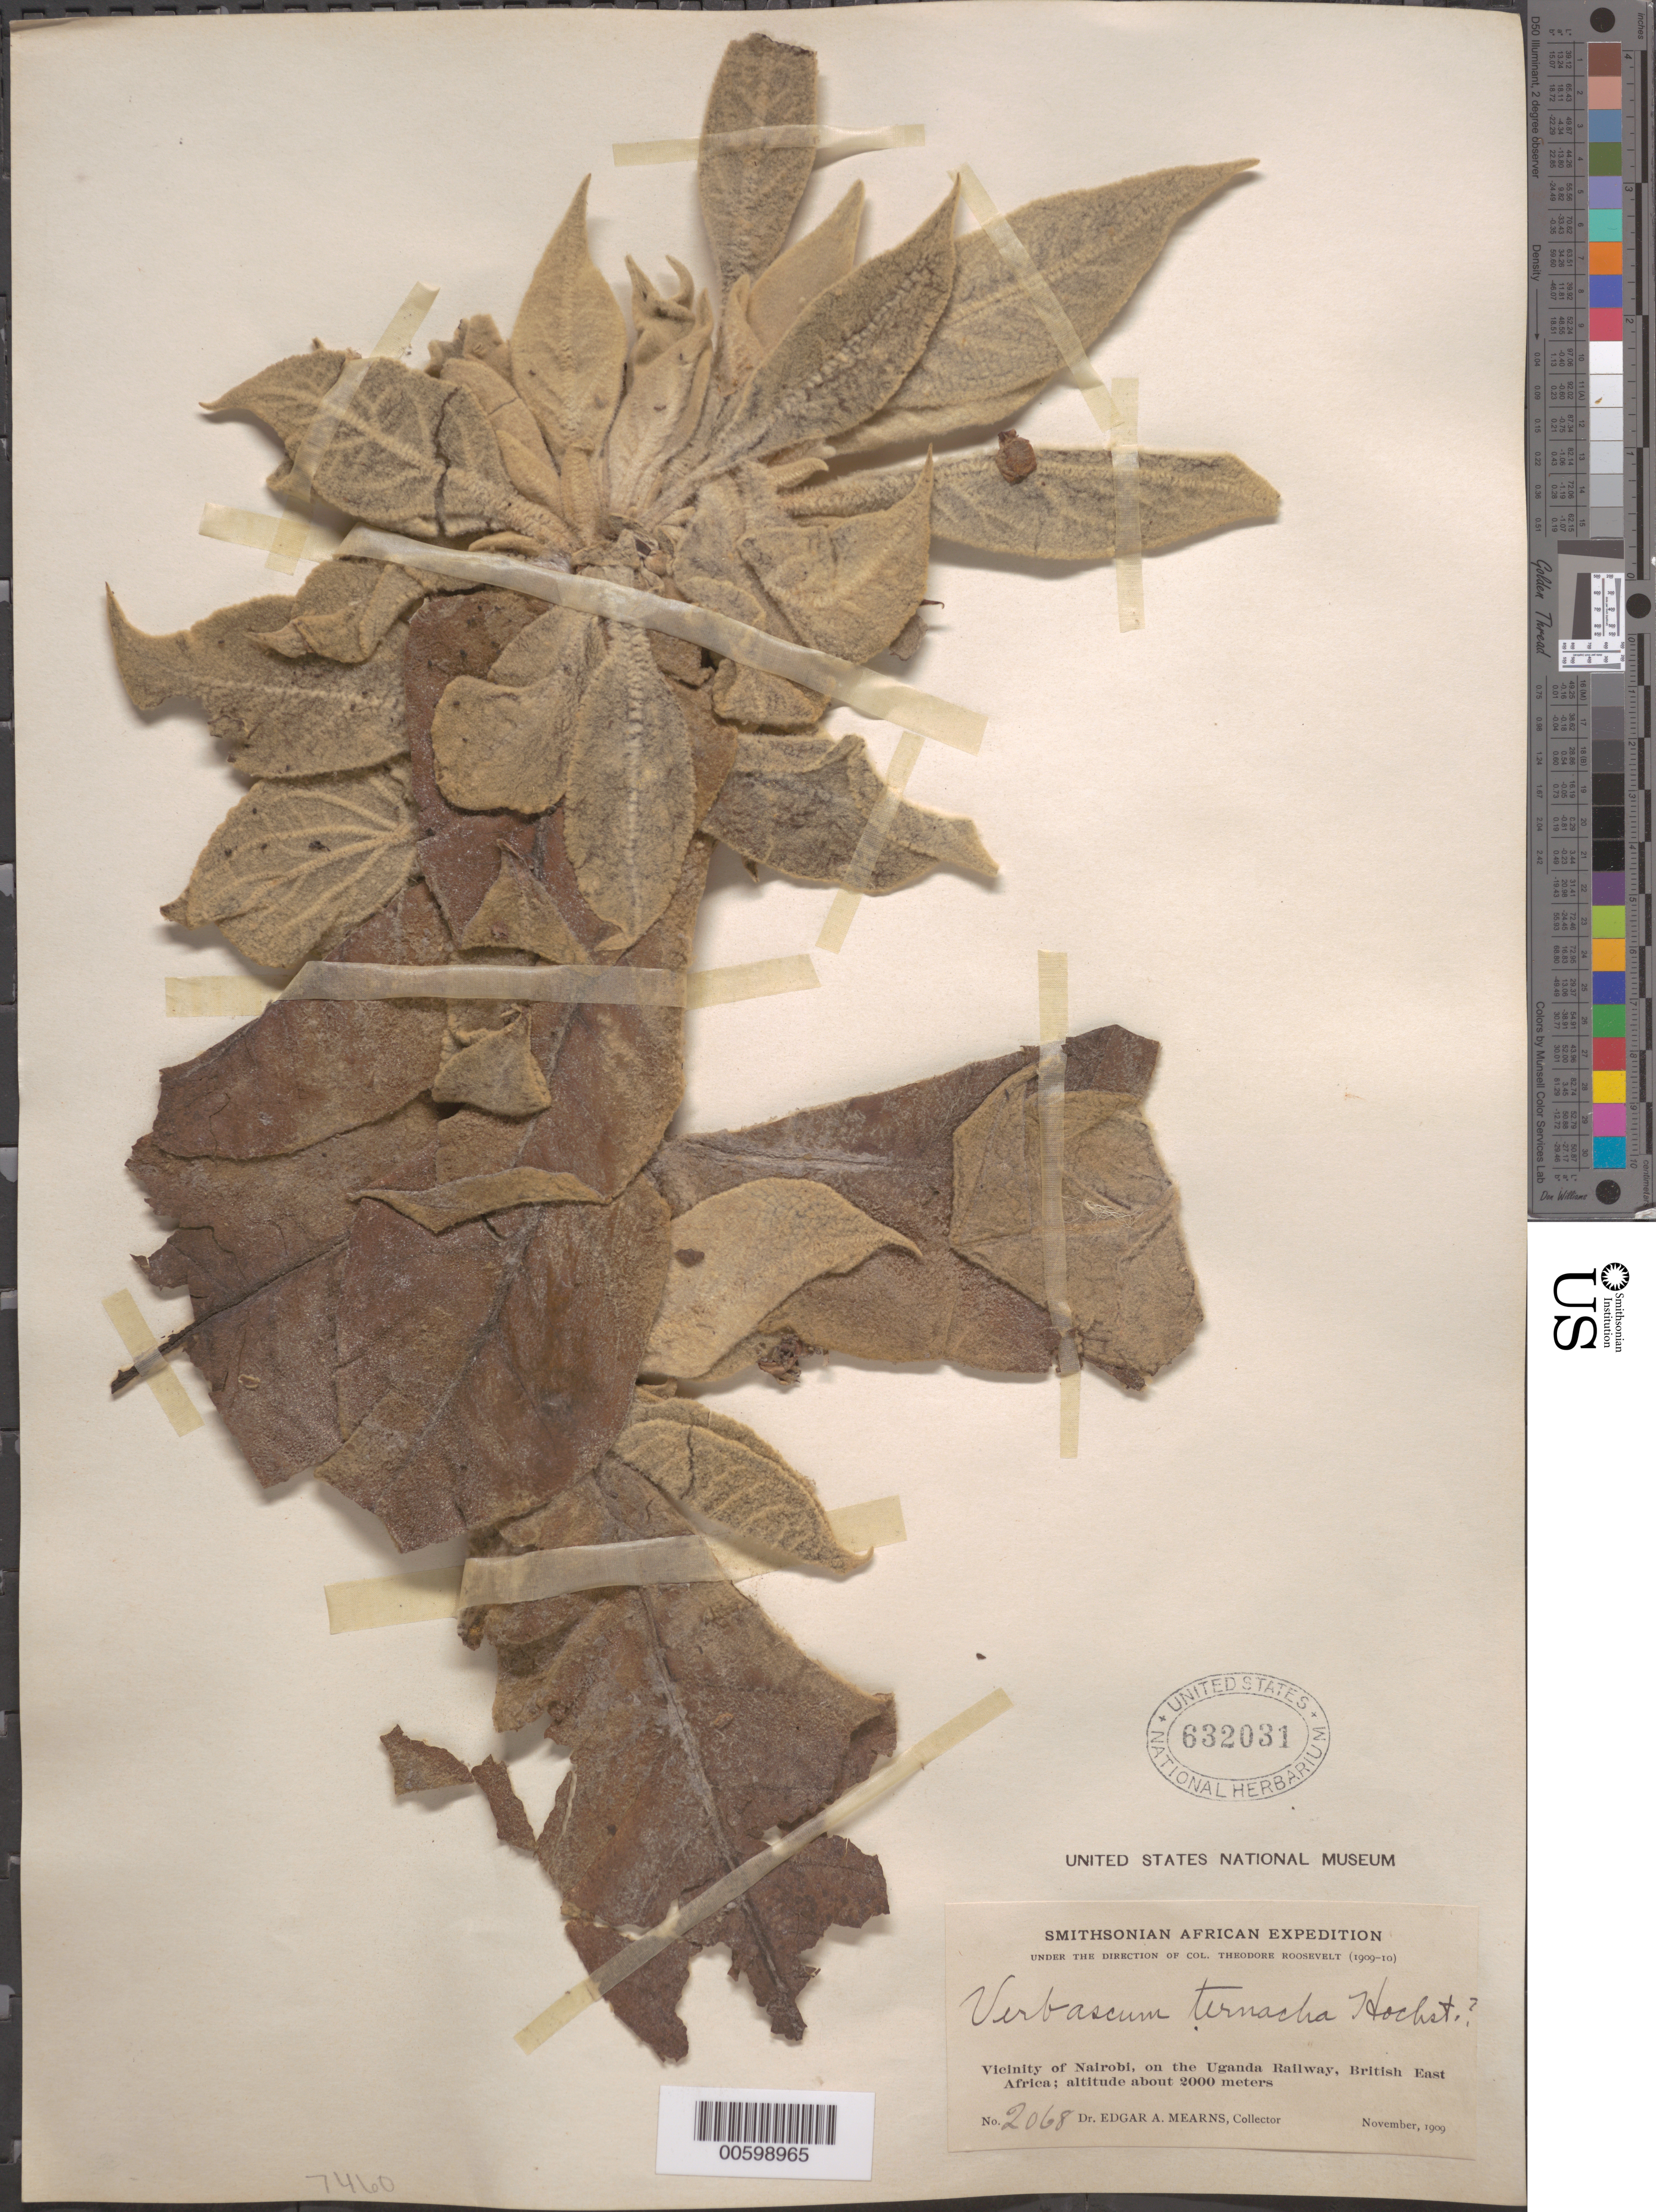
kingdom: Plantae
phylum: Tracheophyta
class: Magnoliopsida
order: Lamiales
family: Scrophulariaceae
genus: Verbascum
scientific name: Verbascum ternacha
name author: Hochst.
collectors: E. A. Mearns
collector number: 2068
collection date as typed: Nov 1909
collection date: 1909-11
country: Kenya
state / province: Nairobi Area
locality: Vicinity of Nairobi, on the Uganda railway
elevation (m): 2000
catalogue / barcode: US 632031